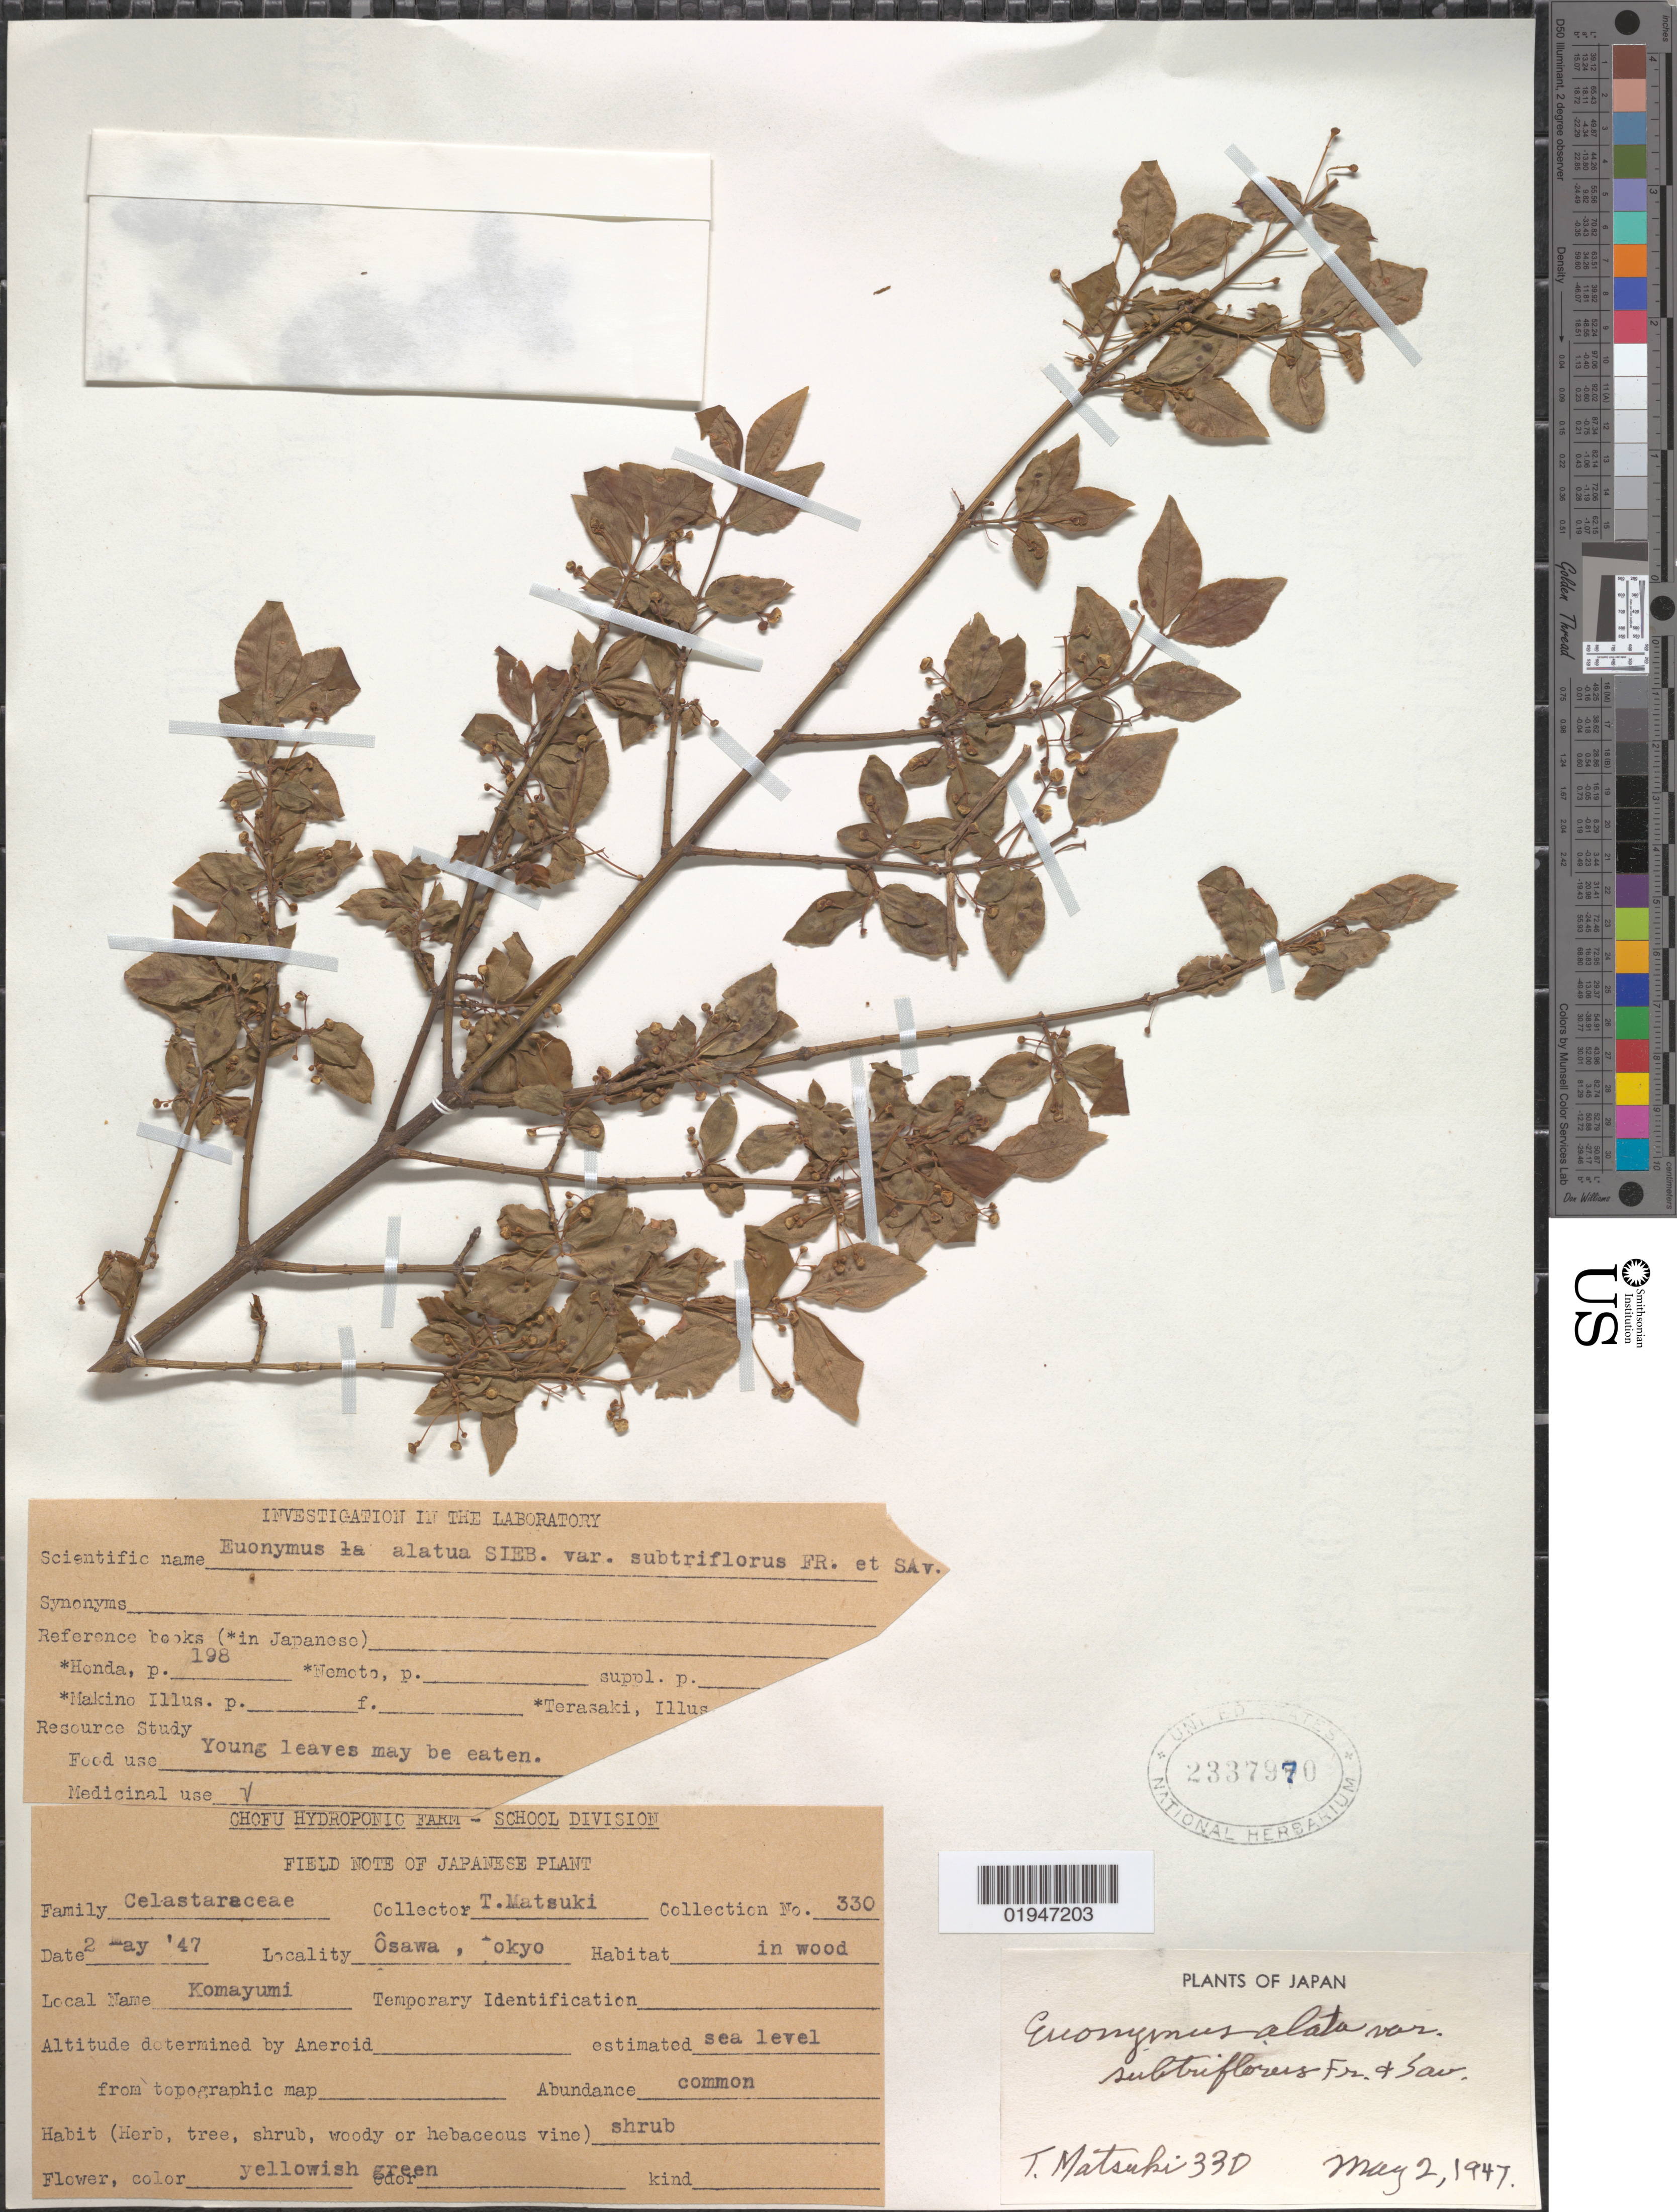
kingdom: Plantae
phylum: Tracheophyta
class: Magnoliopsida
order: Celastrales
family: Celastraceae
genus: Euonymus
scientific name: Euonymus alatus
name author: (Thunb.) Siebold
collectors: T. Matsuki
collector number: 330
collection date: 1947-05-02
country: Japan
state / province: Tokyo, Federal City of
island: Honshu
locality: Ozawa, Tokyo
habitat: Common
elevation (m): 0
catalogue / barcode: US 2337970